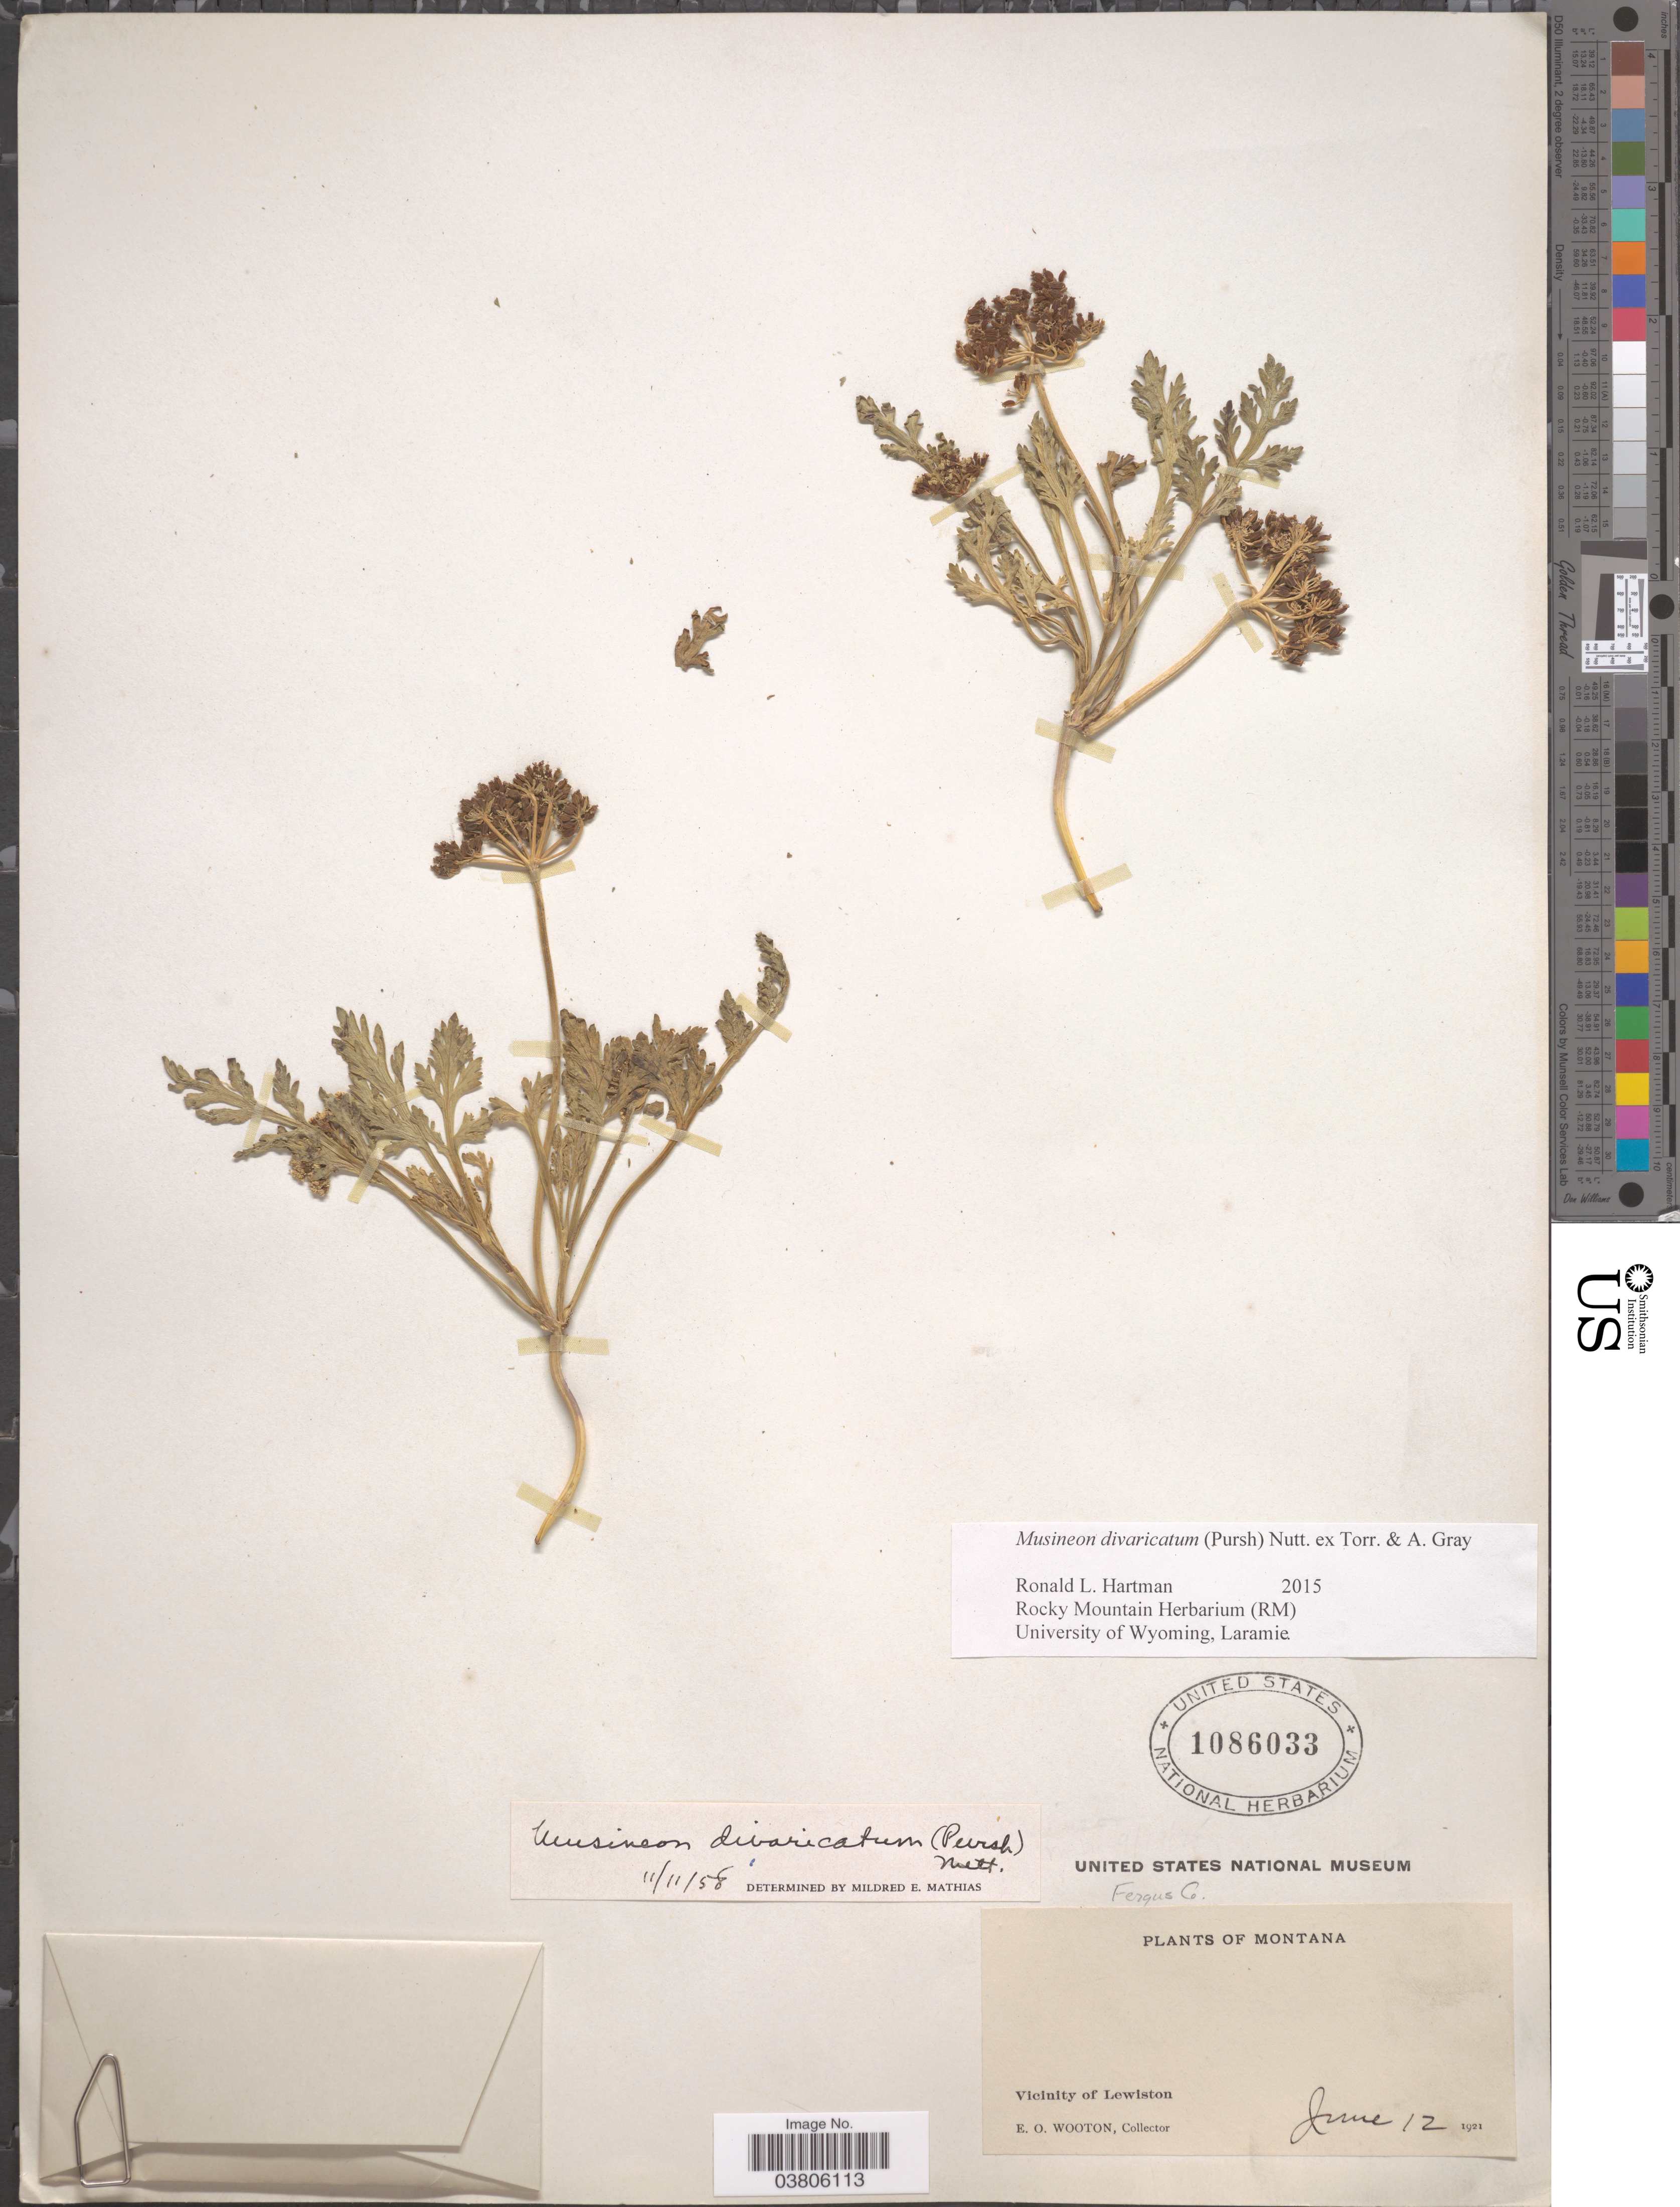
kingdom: Plantae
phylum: Tracheophyta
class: Magnoliopsida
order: Apiales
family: Apiaceae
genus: Musineon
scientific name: Musineon divaricatum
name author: (Pursh) Nutt.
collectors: E. O. Wooton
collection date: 1921-06-12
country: United States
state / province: Montana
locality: Vicinity of Lewiston. Fergus Co.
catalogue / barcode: US 1086033